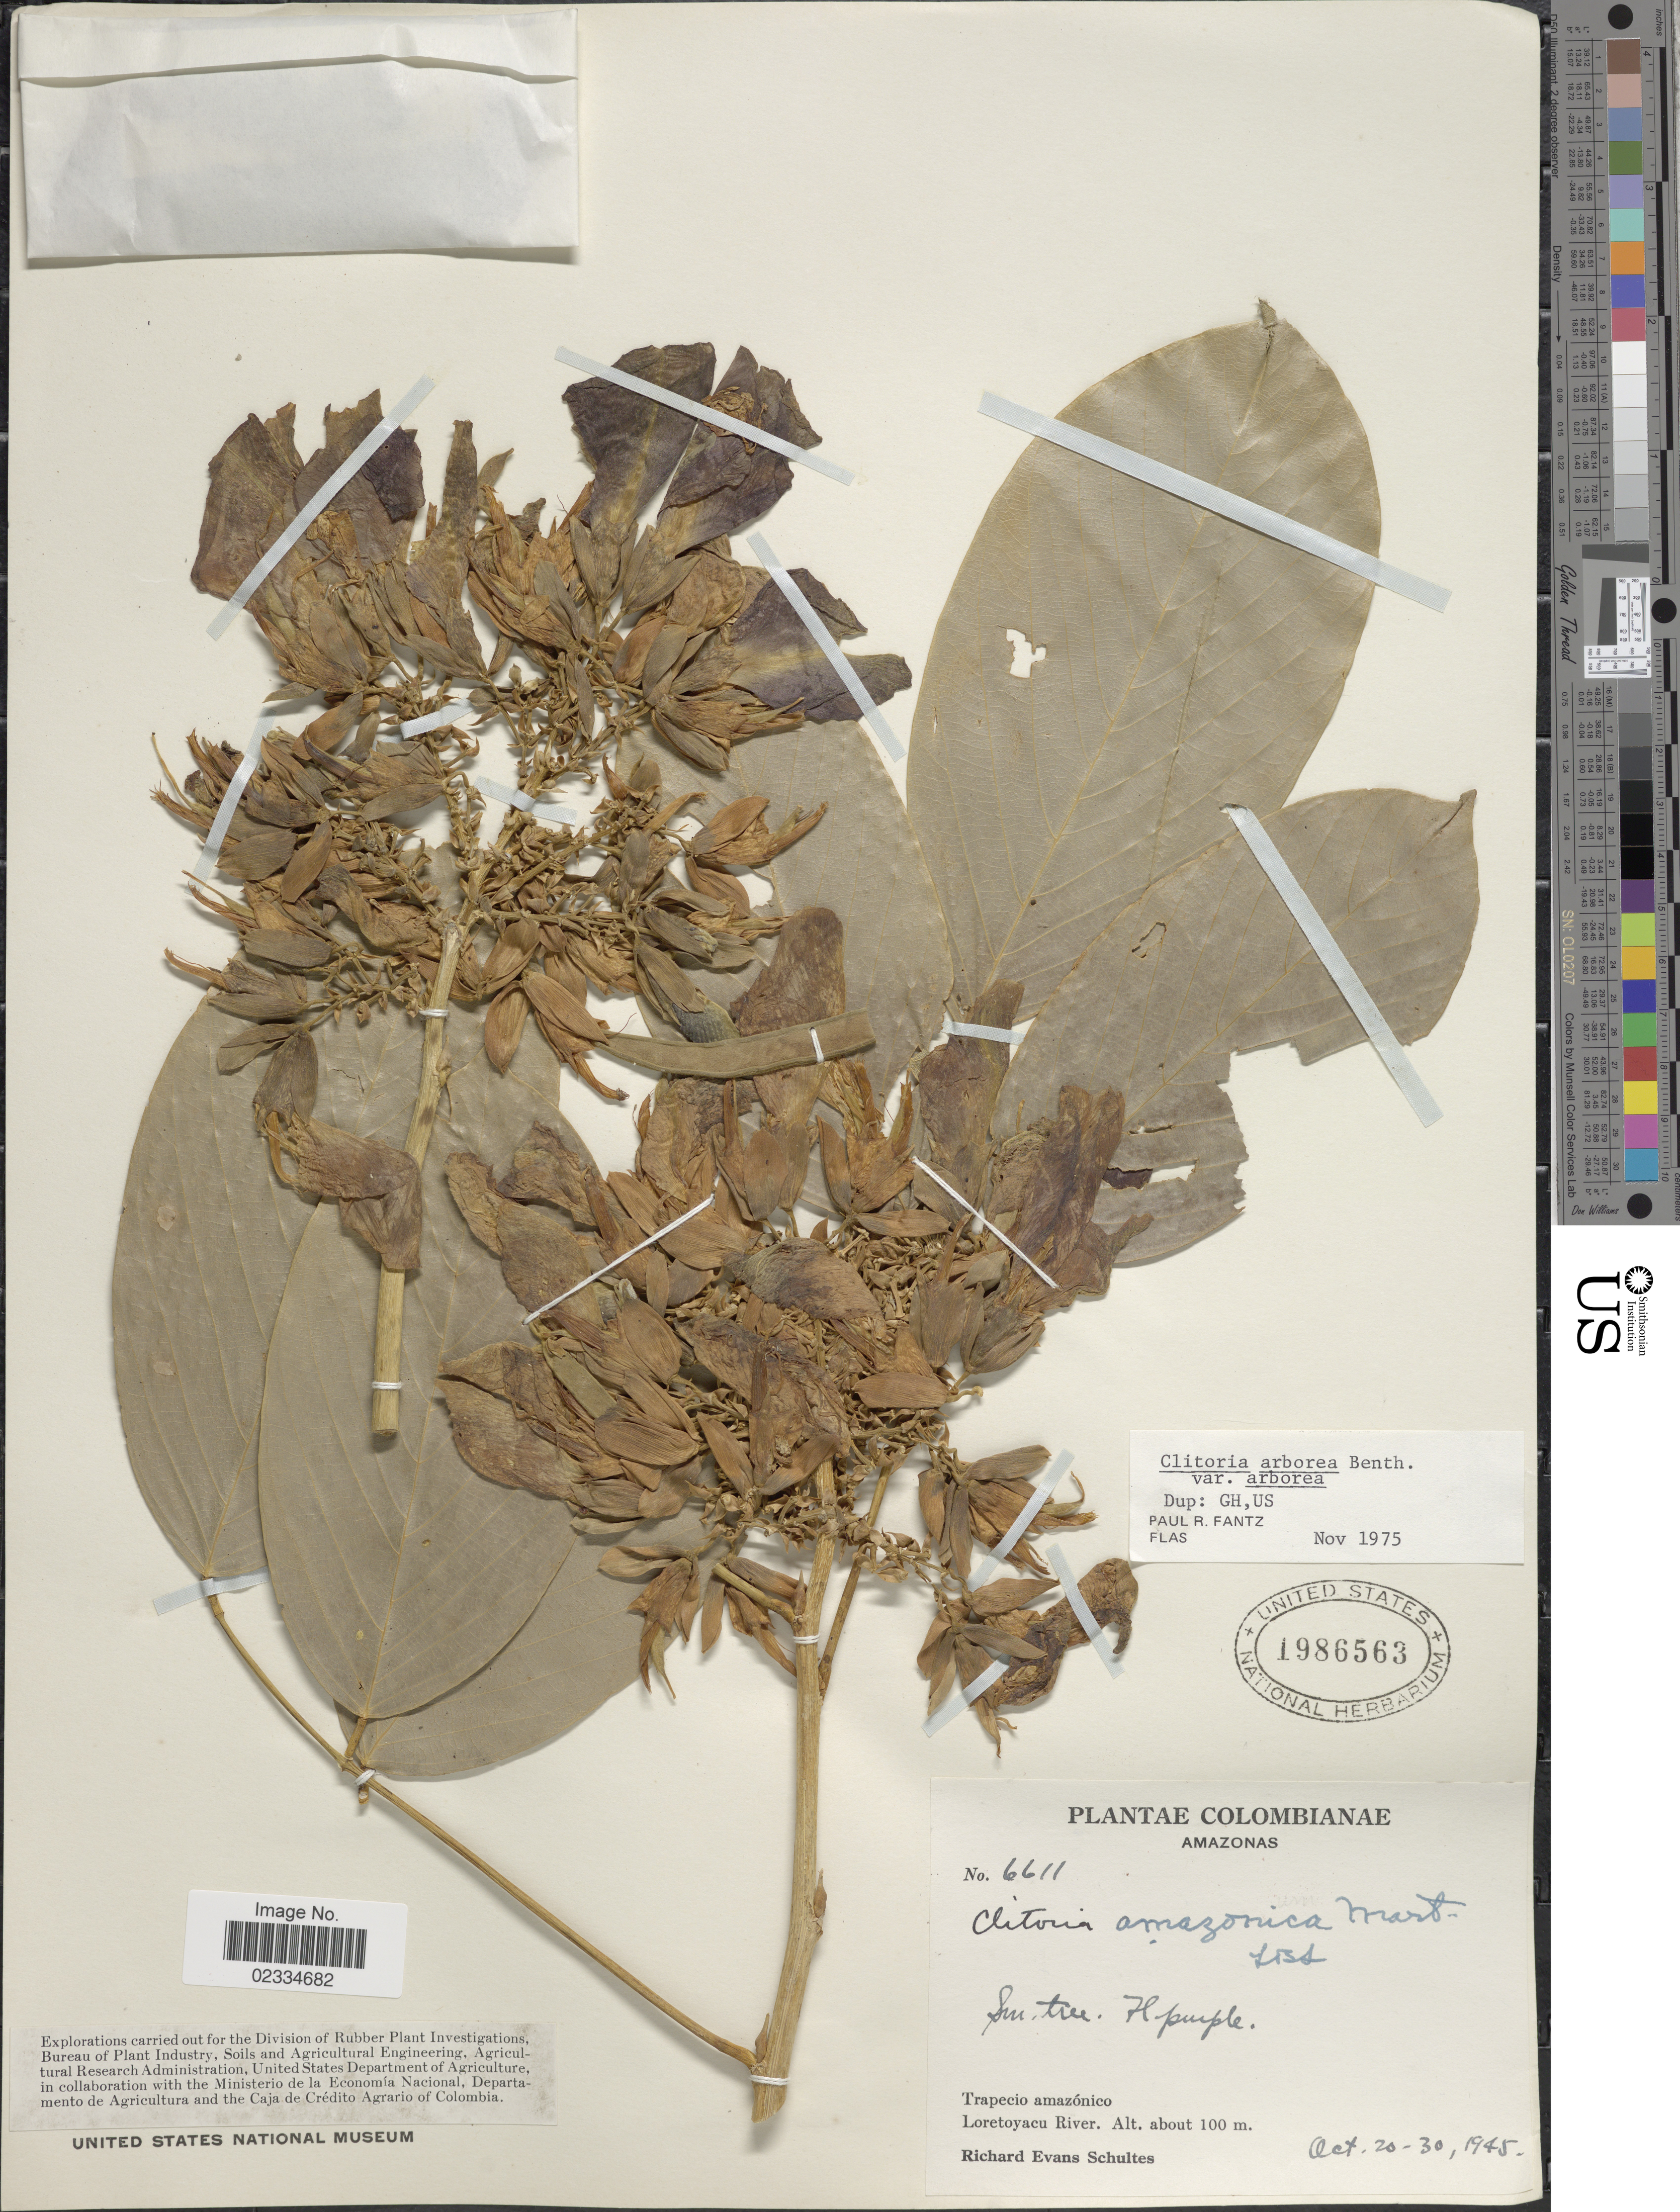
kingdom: Plantae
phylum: Tracheophyta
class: Magnoliopsida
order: Fabales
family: Fabaceae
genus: Clitoria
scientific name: Clitoria arborea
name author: Benth.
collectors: R. E. Schultes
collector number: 6611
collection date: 1945-10-20/1945-10-30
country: Colombia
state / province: Amazônas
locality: Trapecio Amazonico, Loretoyacu River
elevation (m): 100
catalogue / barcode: US 1986563